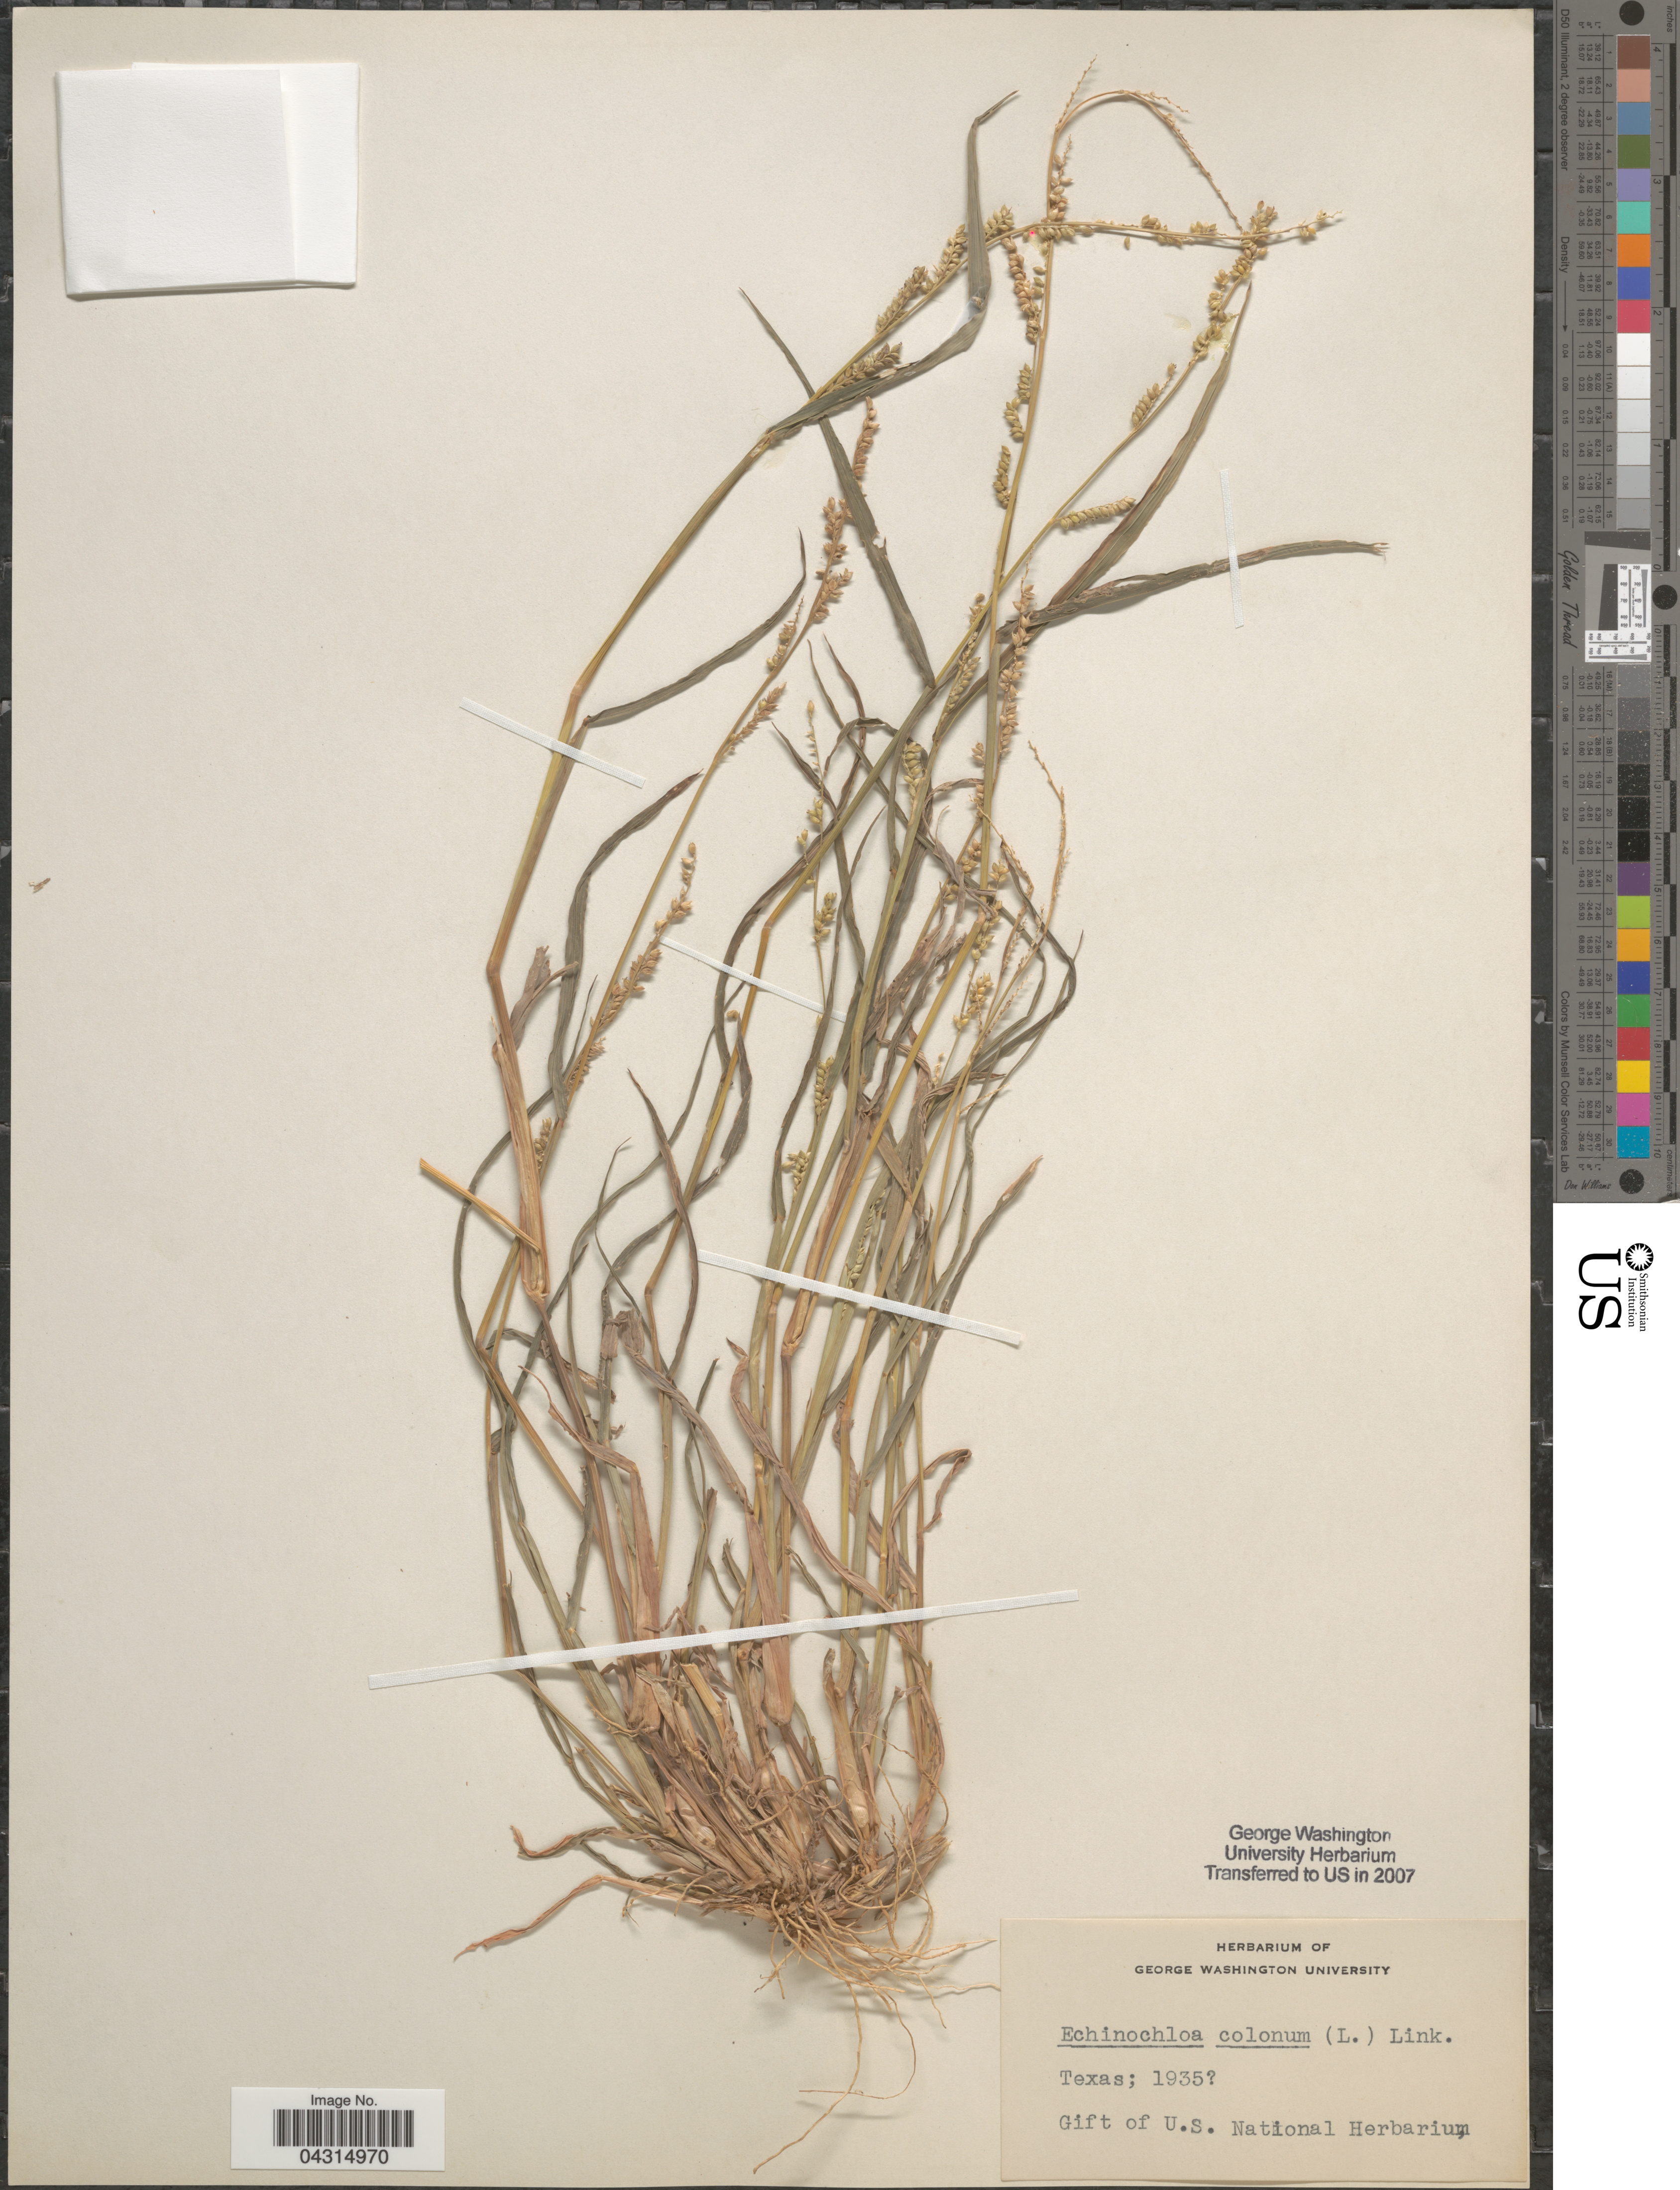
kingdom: Plantae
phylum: Tracheophyta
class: Liliopsida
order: Poales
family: Poaceae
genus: Echinochloa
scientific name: Echinochloa colona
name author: (L.) Link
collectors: Ex herb. The George Washington University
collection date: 1935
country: United States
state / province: Texas